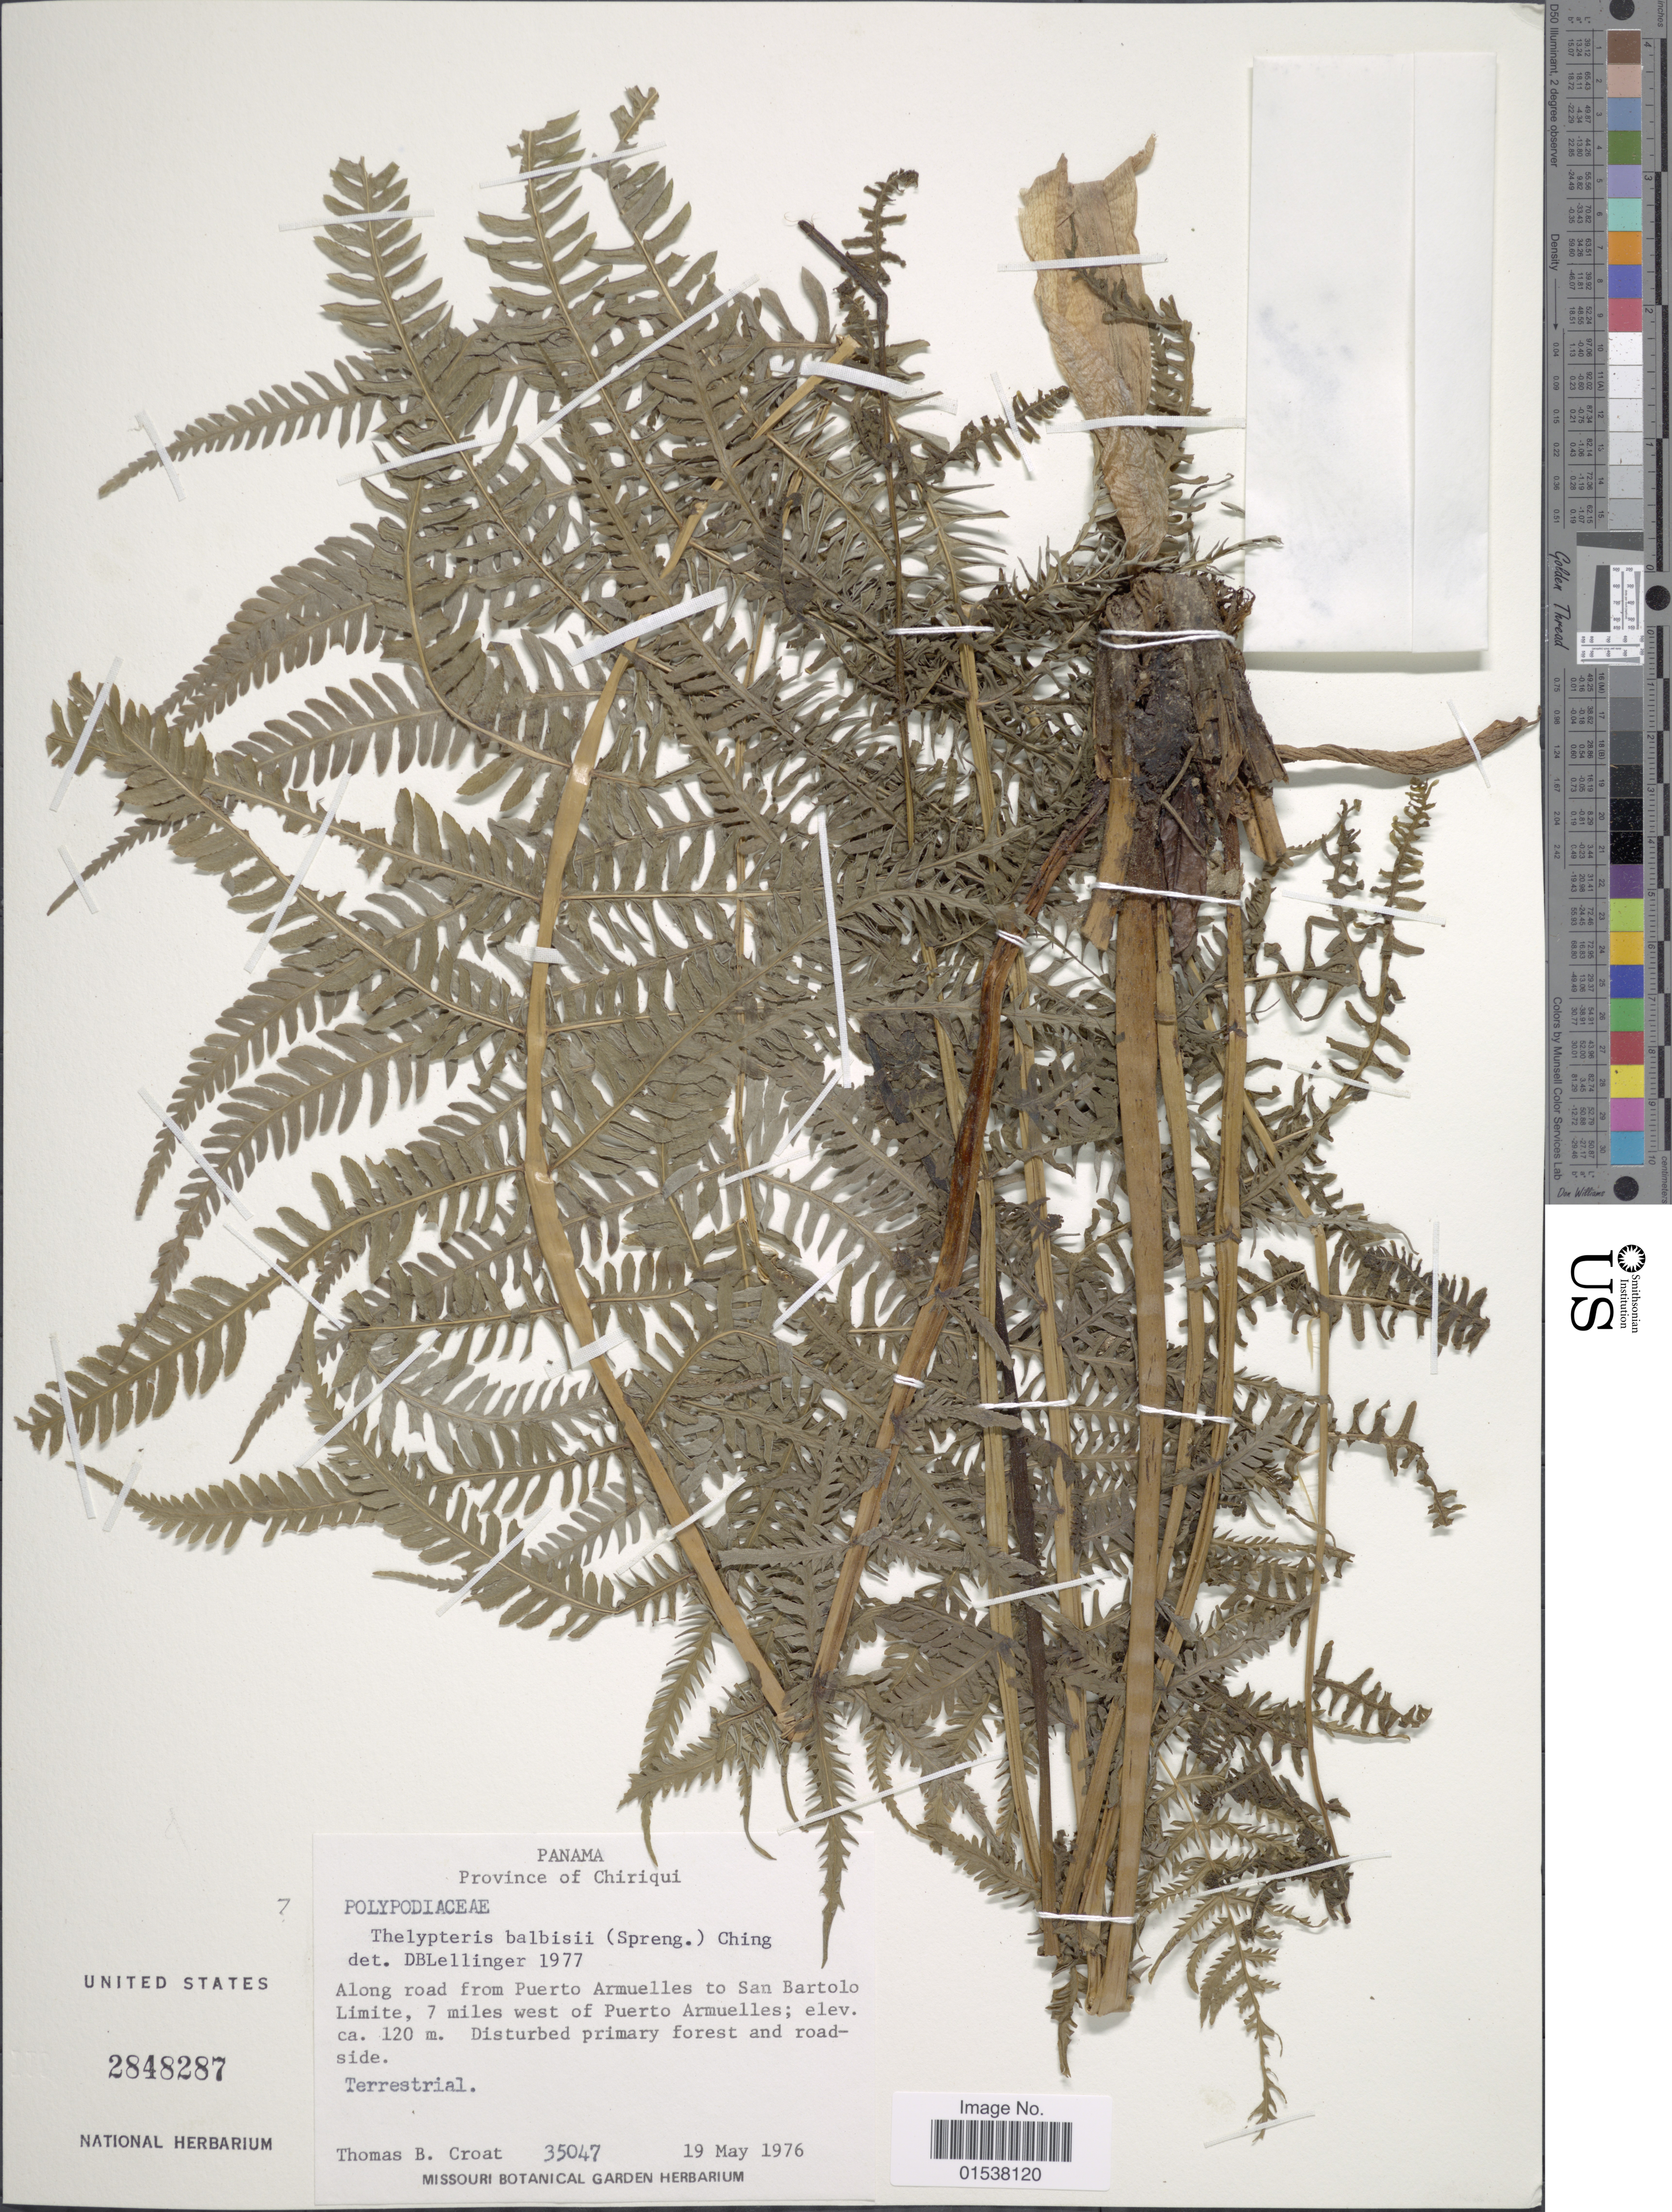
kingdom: Plantae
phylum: Tracheophyta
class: Polypodiopsida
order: Polypodiales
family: Thelypteridaceae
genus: Amauropelta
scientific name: Amauropelta balbisii (Spreng.) comb. nov., ined. 2015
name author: (Spreng.)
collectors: T. B. Croat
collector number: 35047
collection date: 1976-05-19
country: Panama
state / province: Chiriqui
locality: Province of Chiriqui, along road from Puerto Armuelles to San Bartolo Limite, 7 miles west of Puerto Armuelles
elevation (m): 120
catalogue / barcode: US 2848287